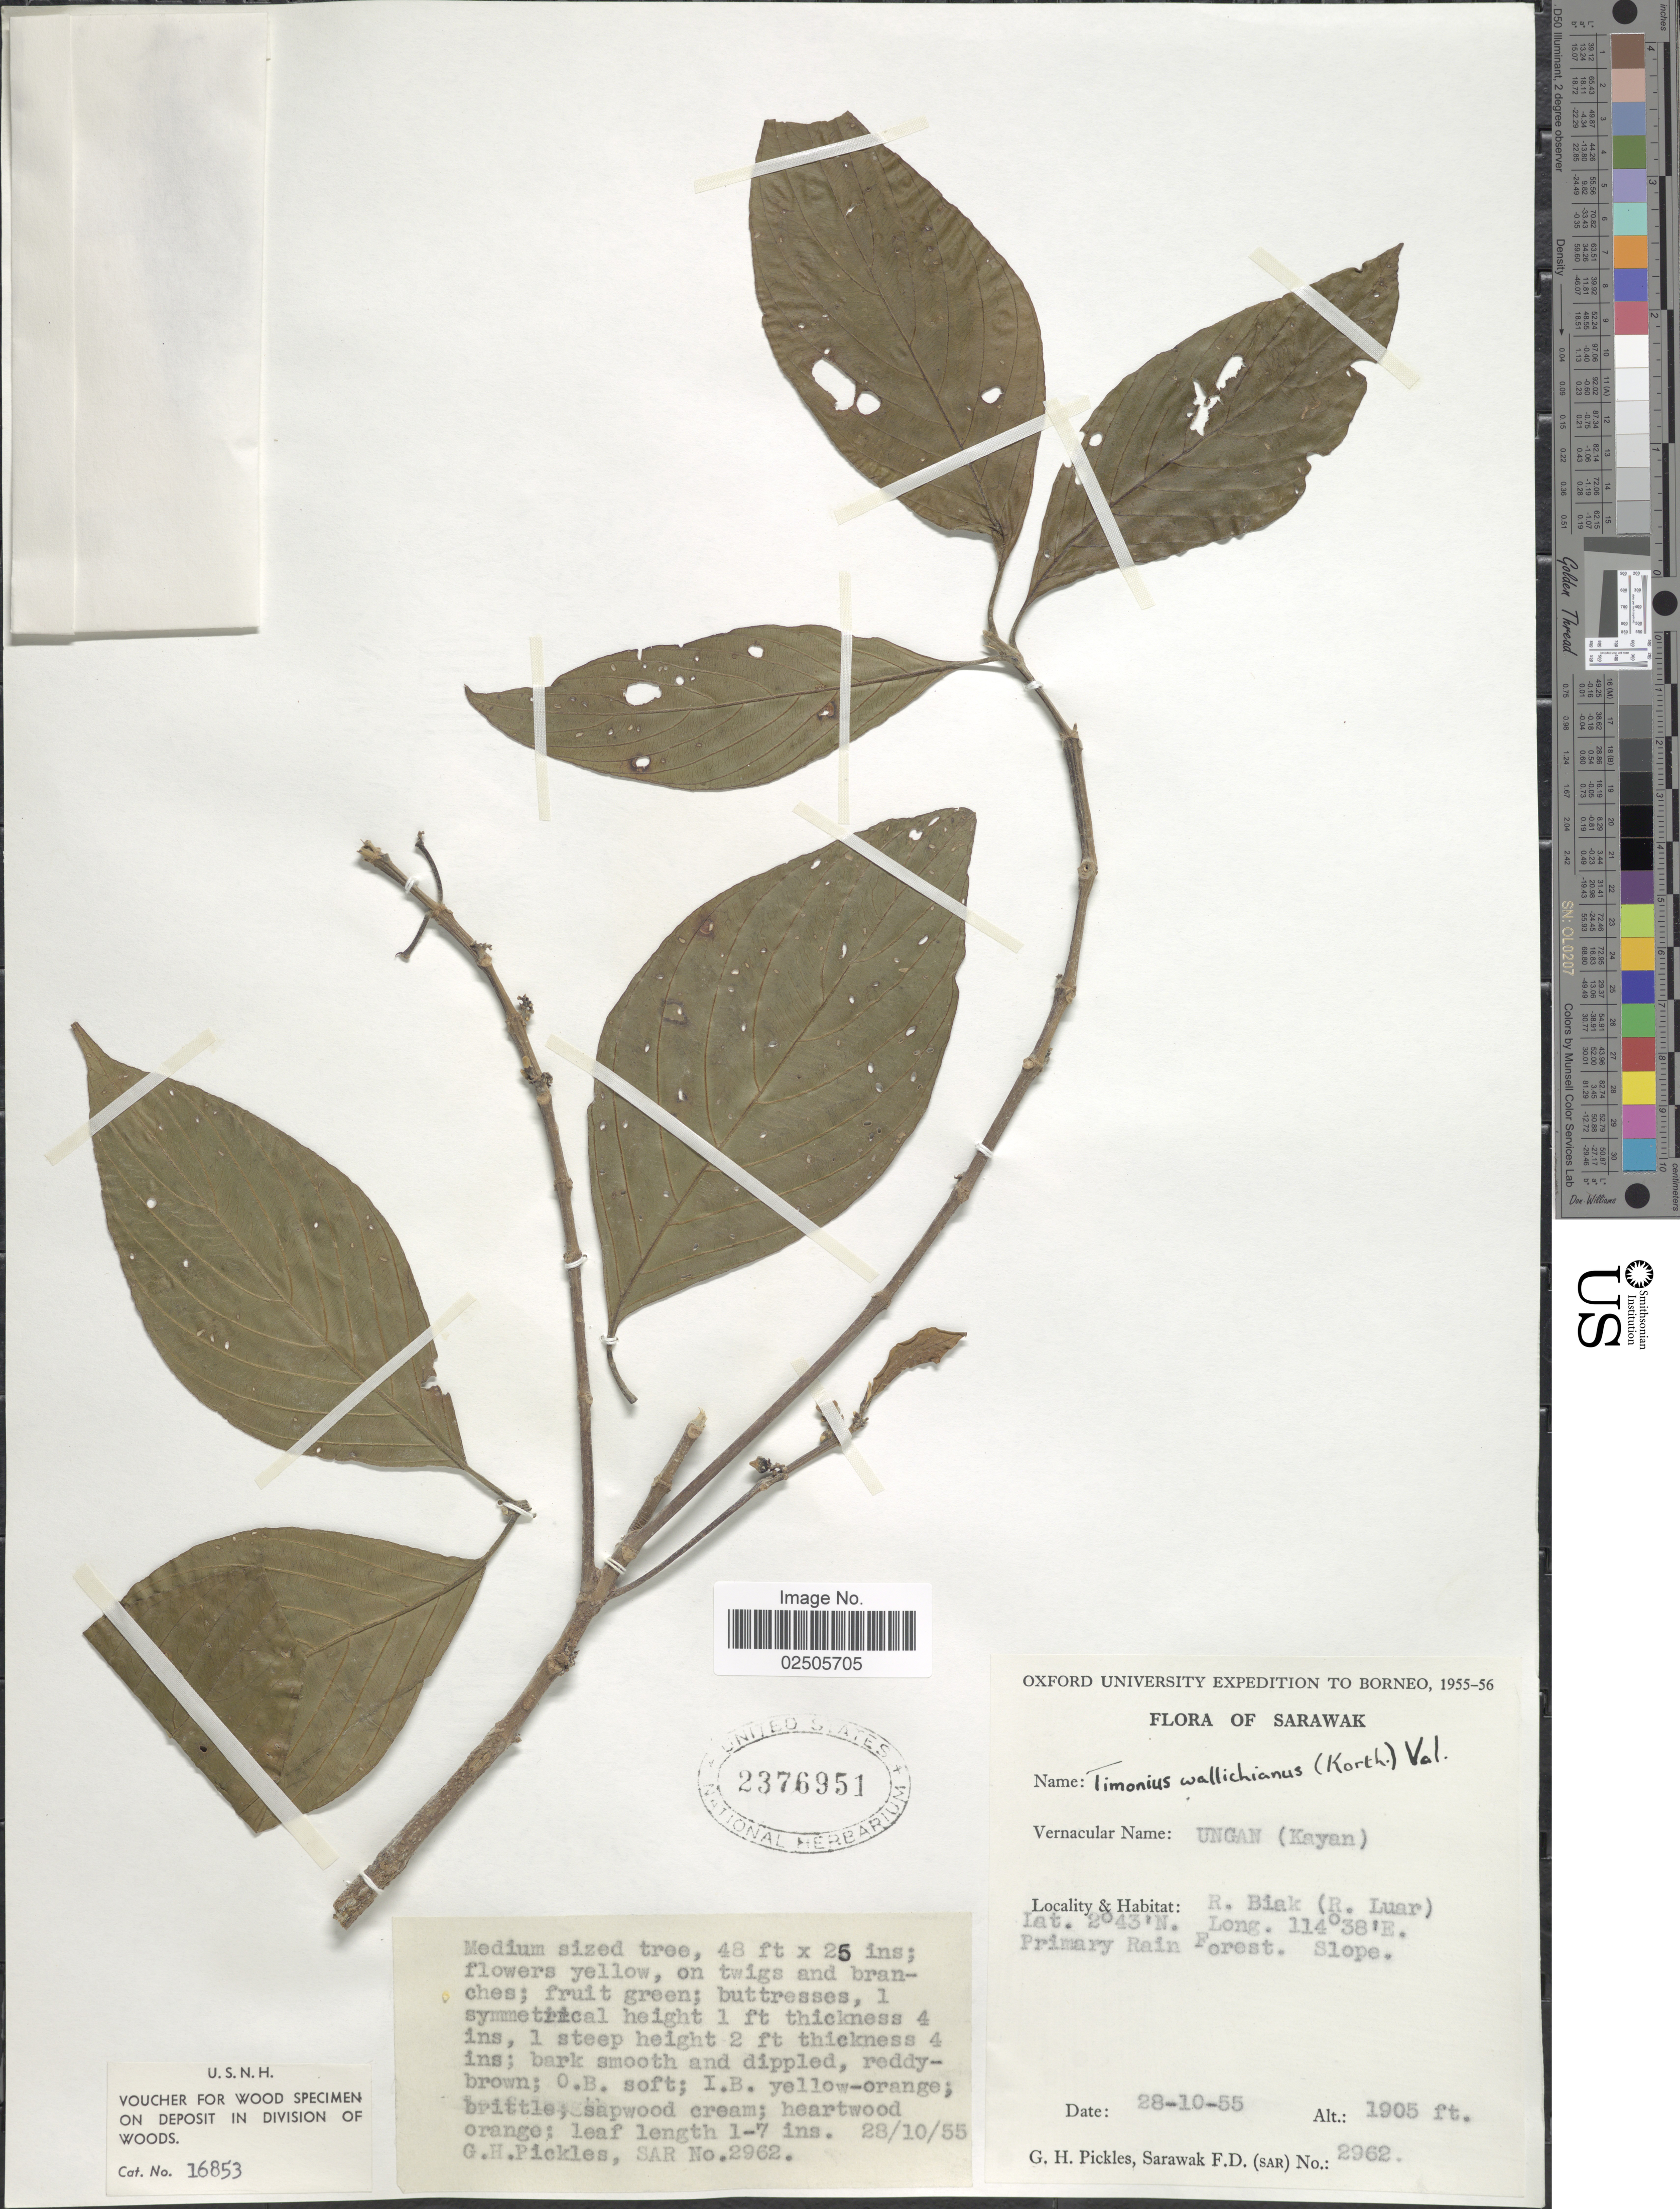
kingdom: Plantae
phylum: Tracheophyta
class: Magnoliopsida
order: Gentianales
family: Rubiaceae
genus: Timonius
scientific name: Timonius wallichianus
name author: Valeton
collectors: G. Pickles & F. Sarawak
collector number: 2962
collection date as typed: Transcribed d/m/y: 28/10/55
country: Malaysia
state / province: Sarawak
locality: Borneo, R. Biak (R. Luar)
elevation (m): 581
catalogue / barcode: US 2376951